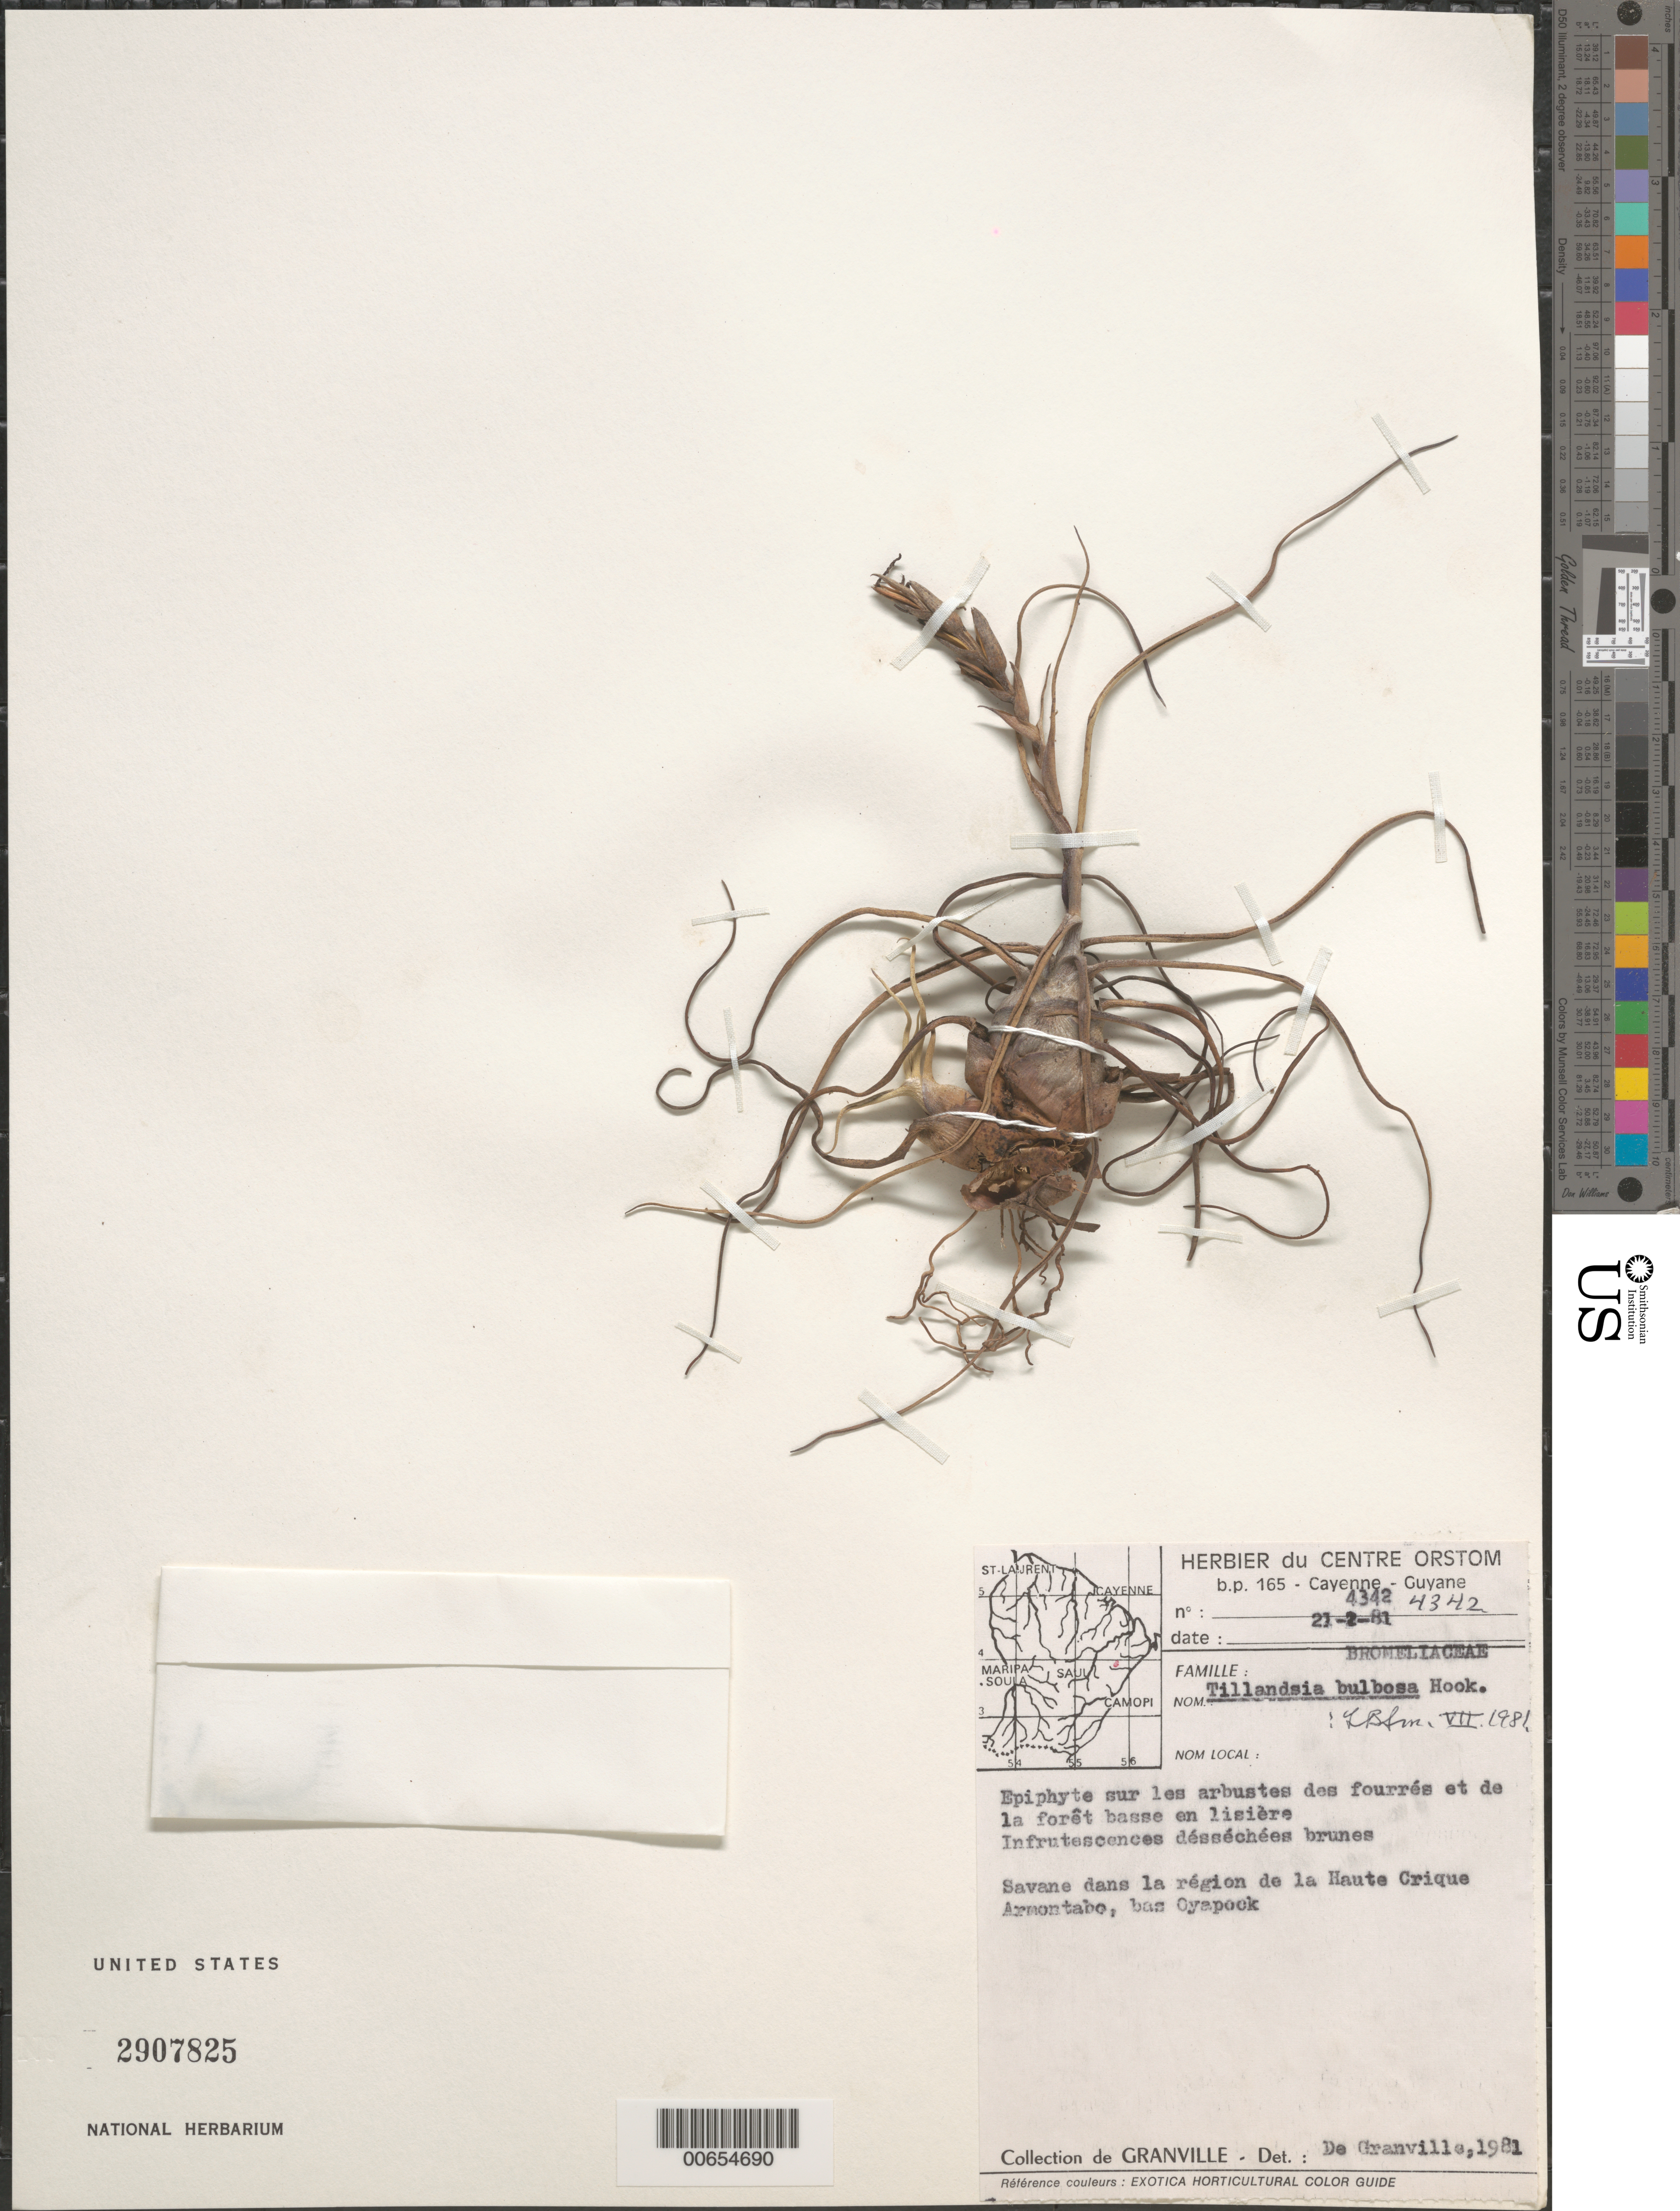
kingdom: Plantae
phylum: Tracheophyta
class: Liliopsida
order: Poales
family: Bromeliaceae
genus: Tillandsia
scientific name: Tillandsia bulbosa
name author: Hook.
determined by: Smith, Lyman B., (US), NMNH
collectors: J.-J. de Granville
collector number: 4342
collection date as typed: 21-Feb-81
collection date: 1981-02-21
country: French Guiana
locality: Haute Crique Armontabo, bas Oyapock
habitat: Fourrés et de la forêt basse en lisière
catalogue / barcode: US 2907825